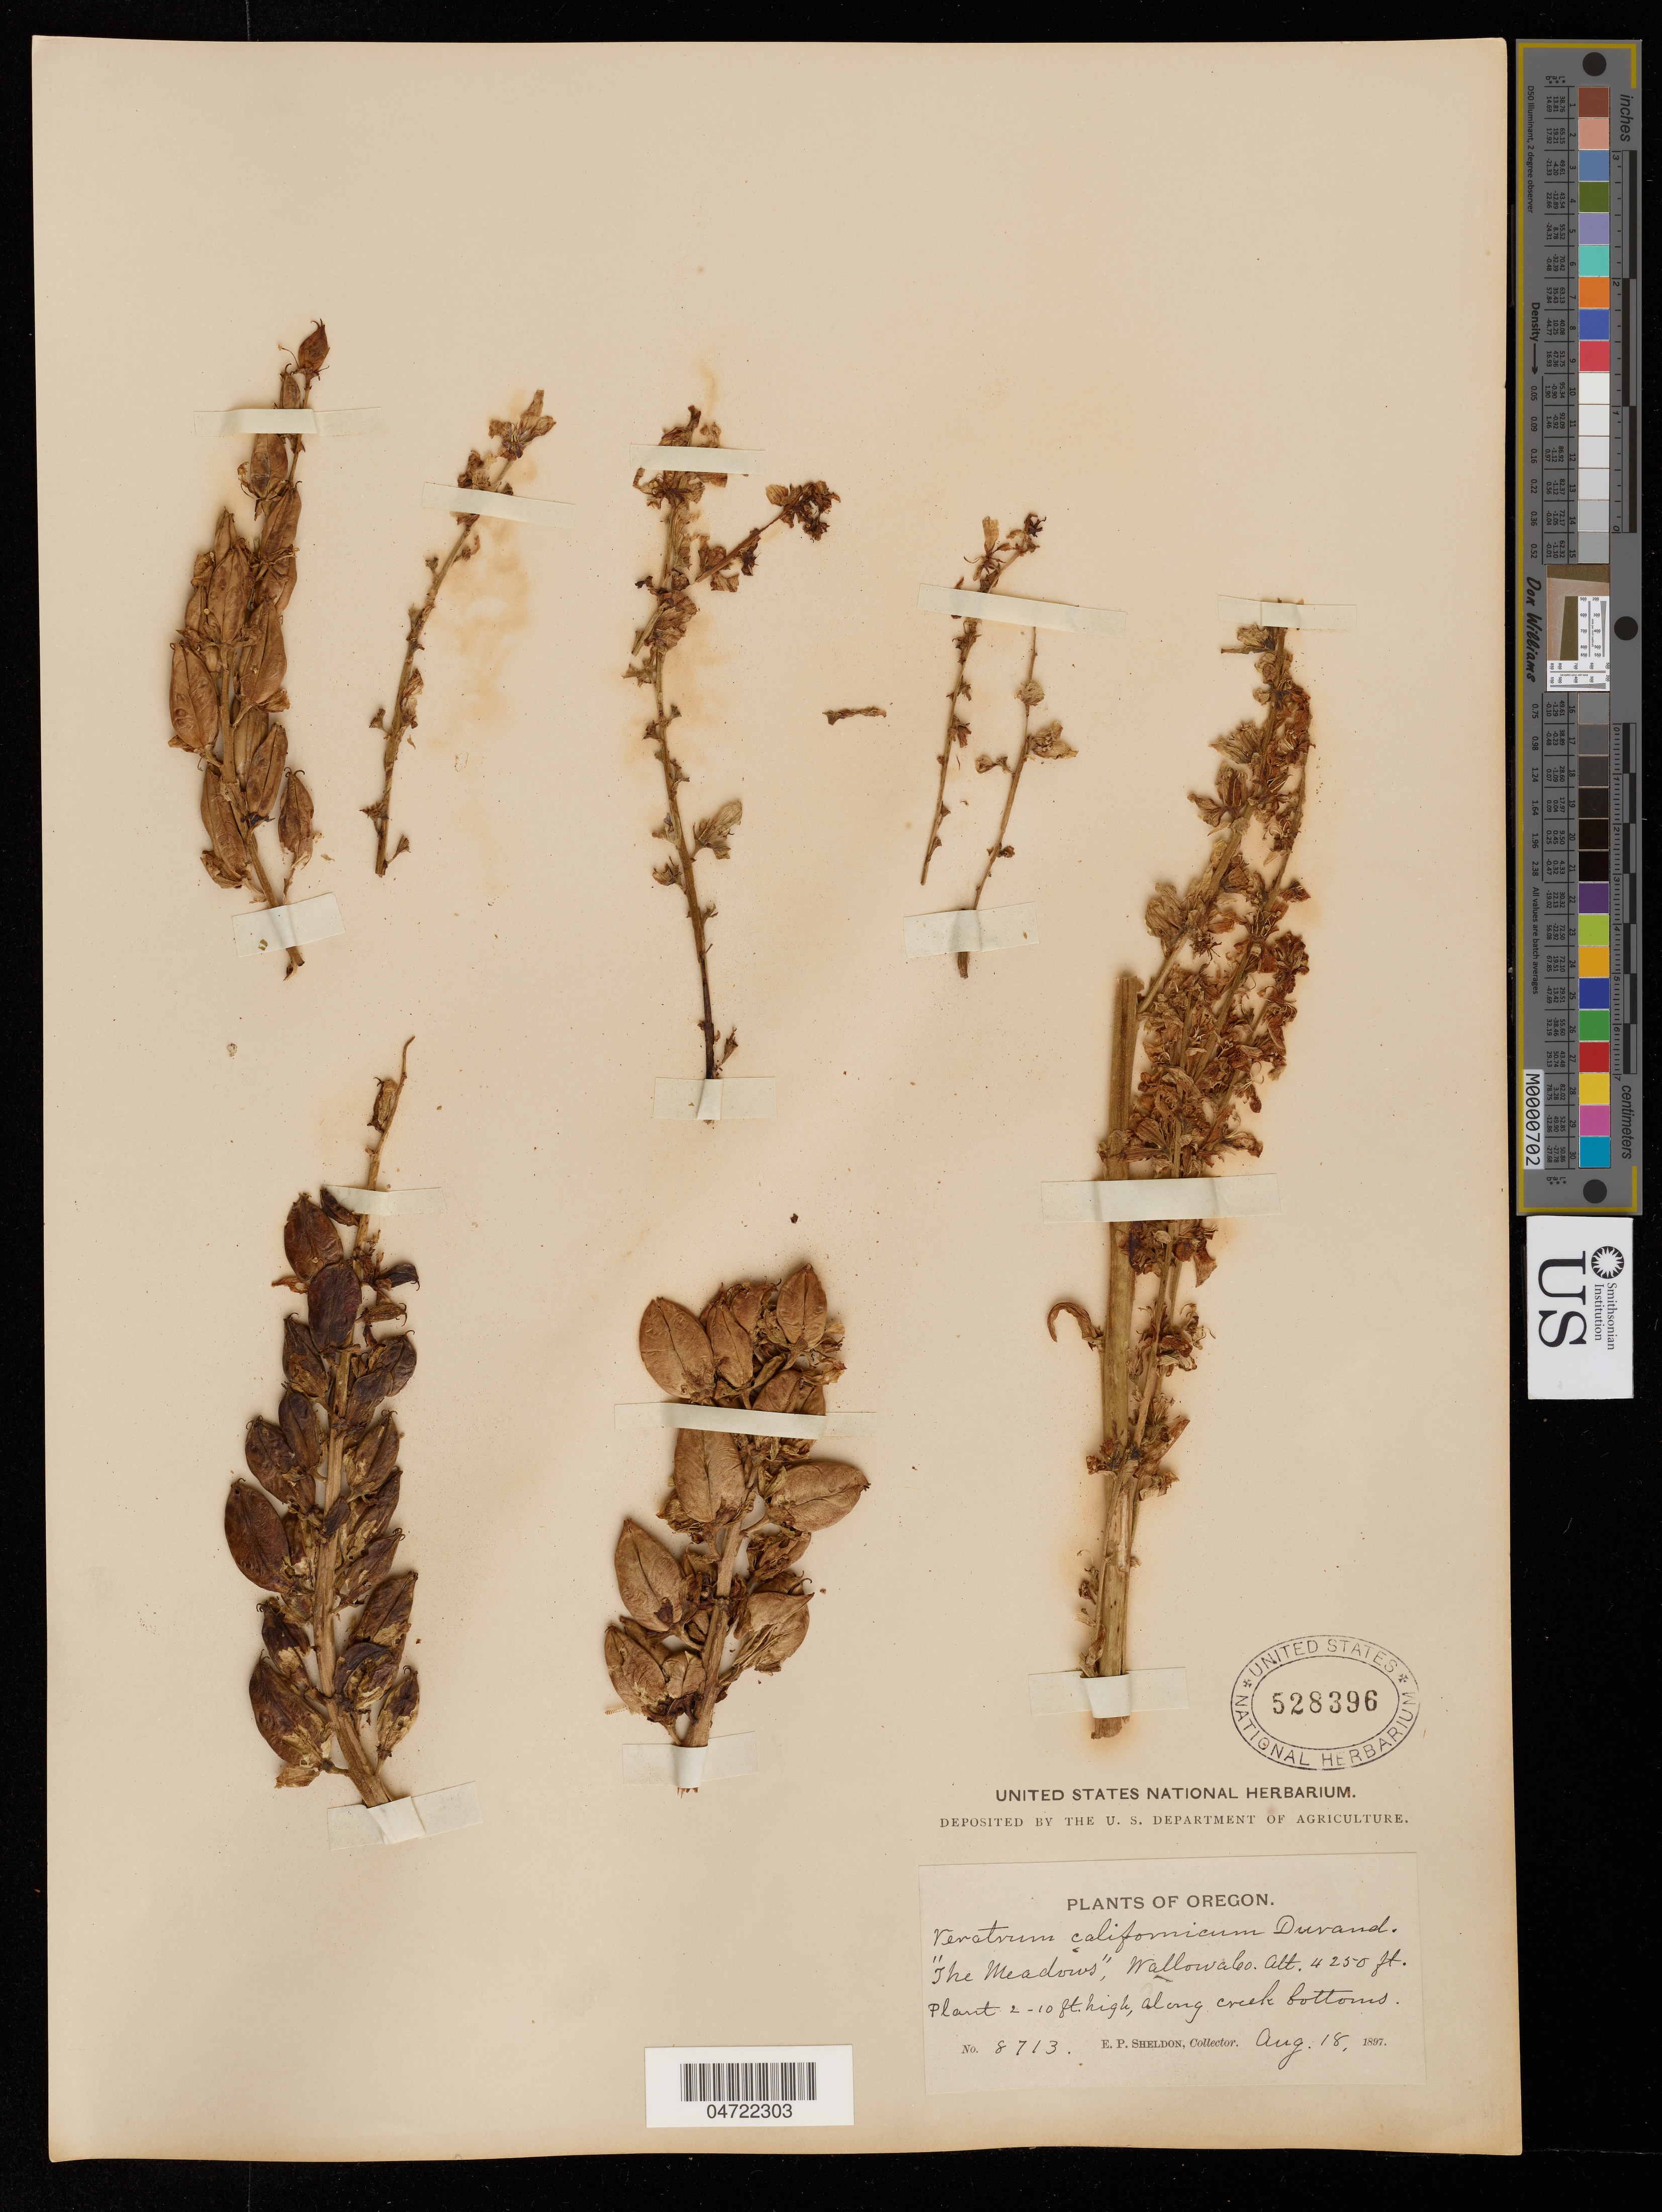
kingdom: Plantae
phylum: Tracheophyta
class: Liliopsida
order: Liliales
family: Melanthiaceae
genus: Veratrum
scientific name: Veratrum californicum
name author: Durand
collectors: E. P. Sheldon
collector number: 8713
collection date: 1897-08-18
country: United States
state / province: Oregon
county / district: Wallowa County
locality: The Meadows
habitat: along creek bottoms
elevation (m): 1295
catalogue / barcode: US 528396